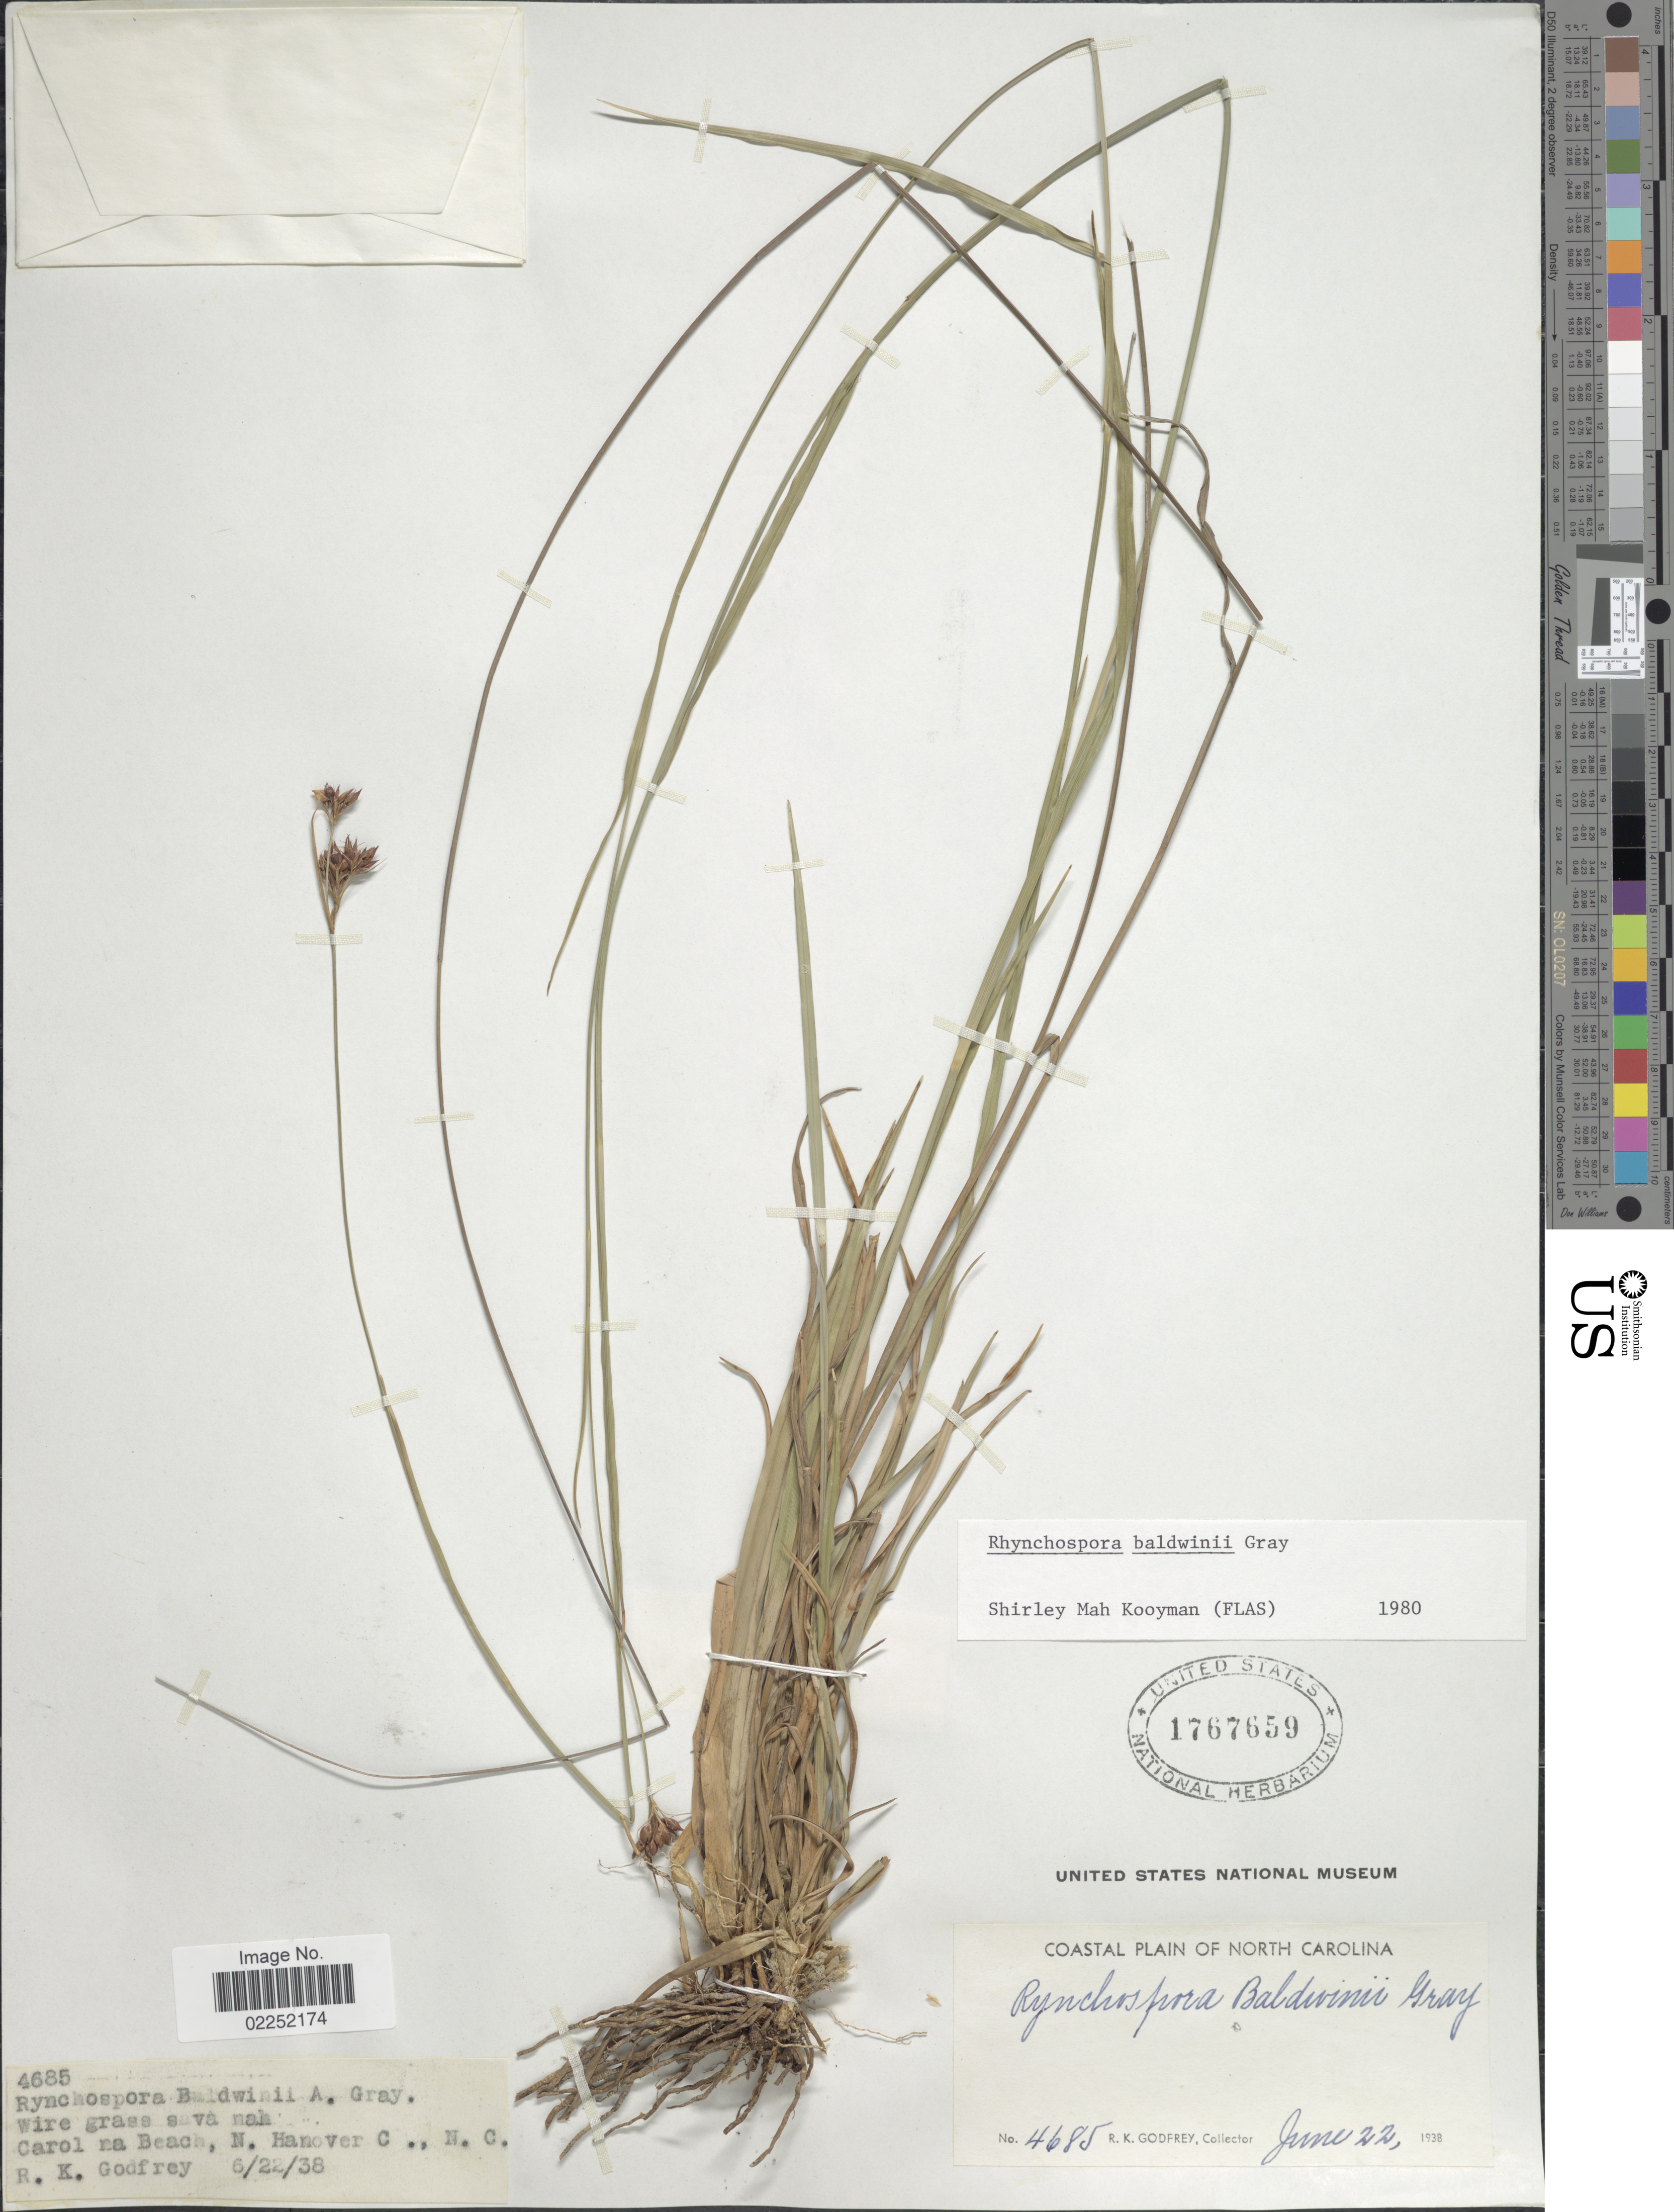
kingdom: Plantae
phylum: Tracheophyta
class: Liliopsida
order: Poales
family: Cyperaceae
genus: Rhynchospora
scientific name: Rhynchospora baldwinii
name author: A. Gray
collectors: R. K. Godfrey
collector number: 4685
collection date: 1938-06-22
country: United States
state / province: North Carolina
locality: Coastal Plain of North Carolina, Wire grass savannah, Carol na Beach, N Hanover C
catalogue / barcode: US 1767659